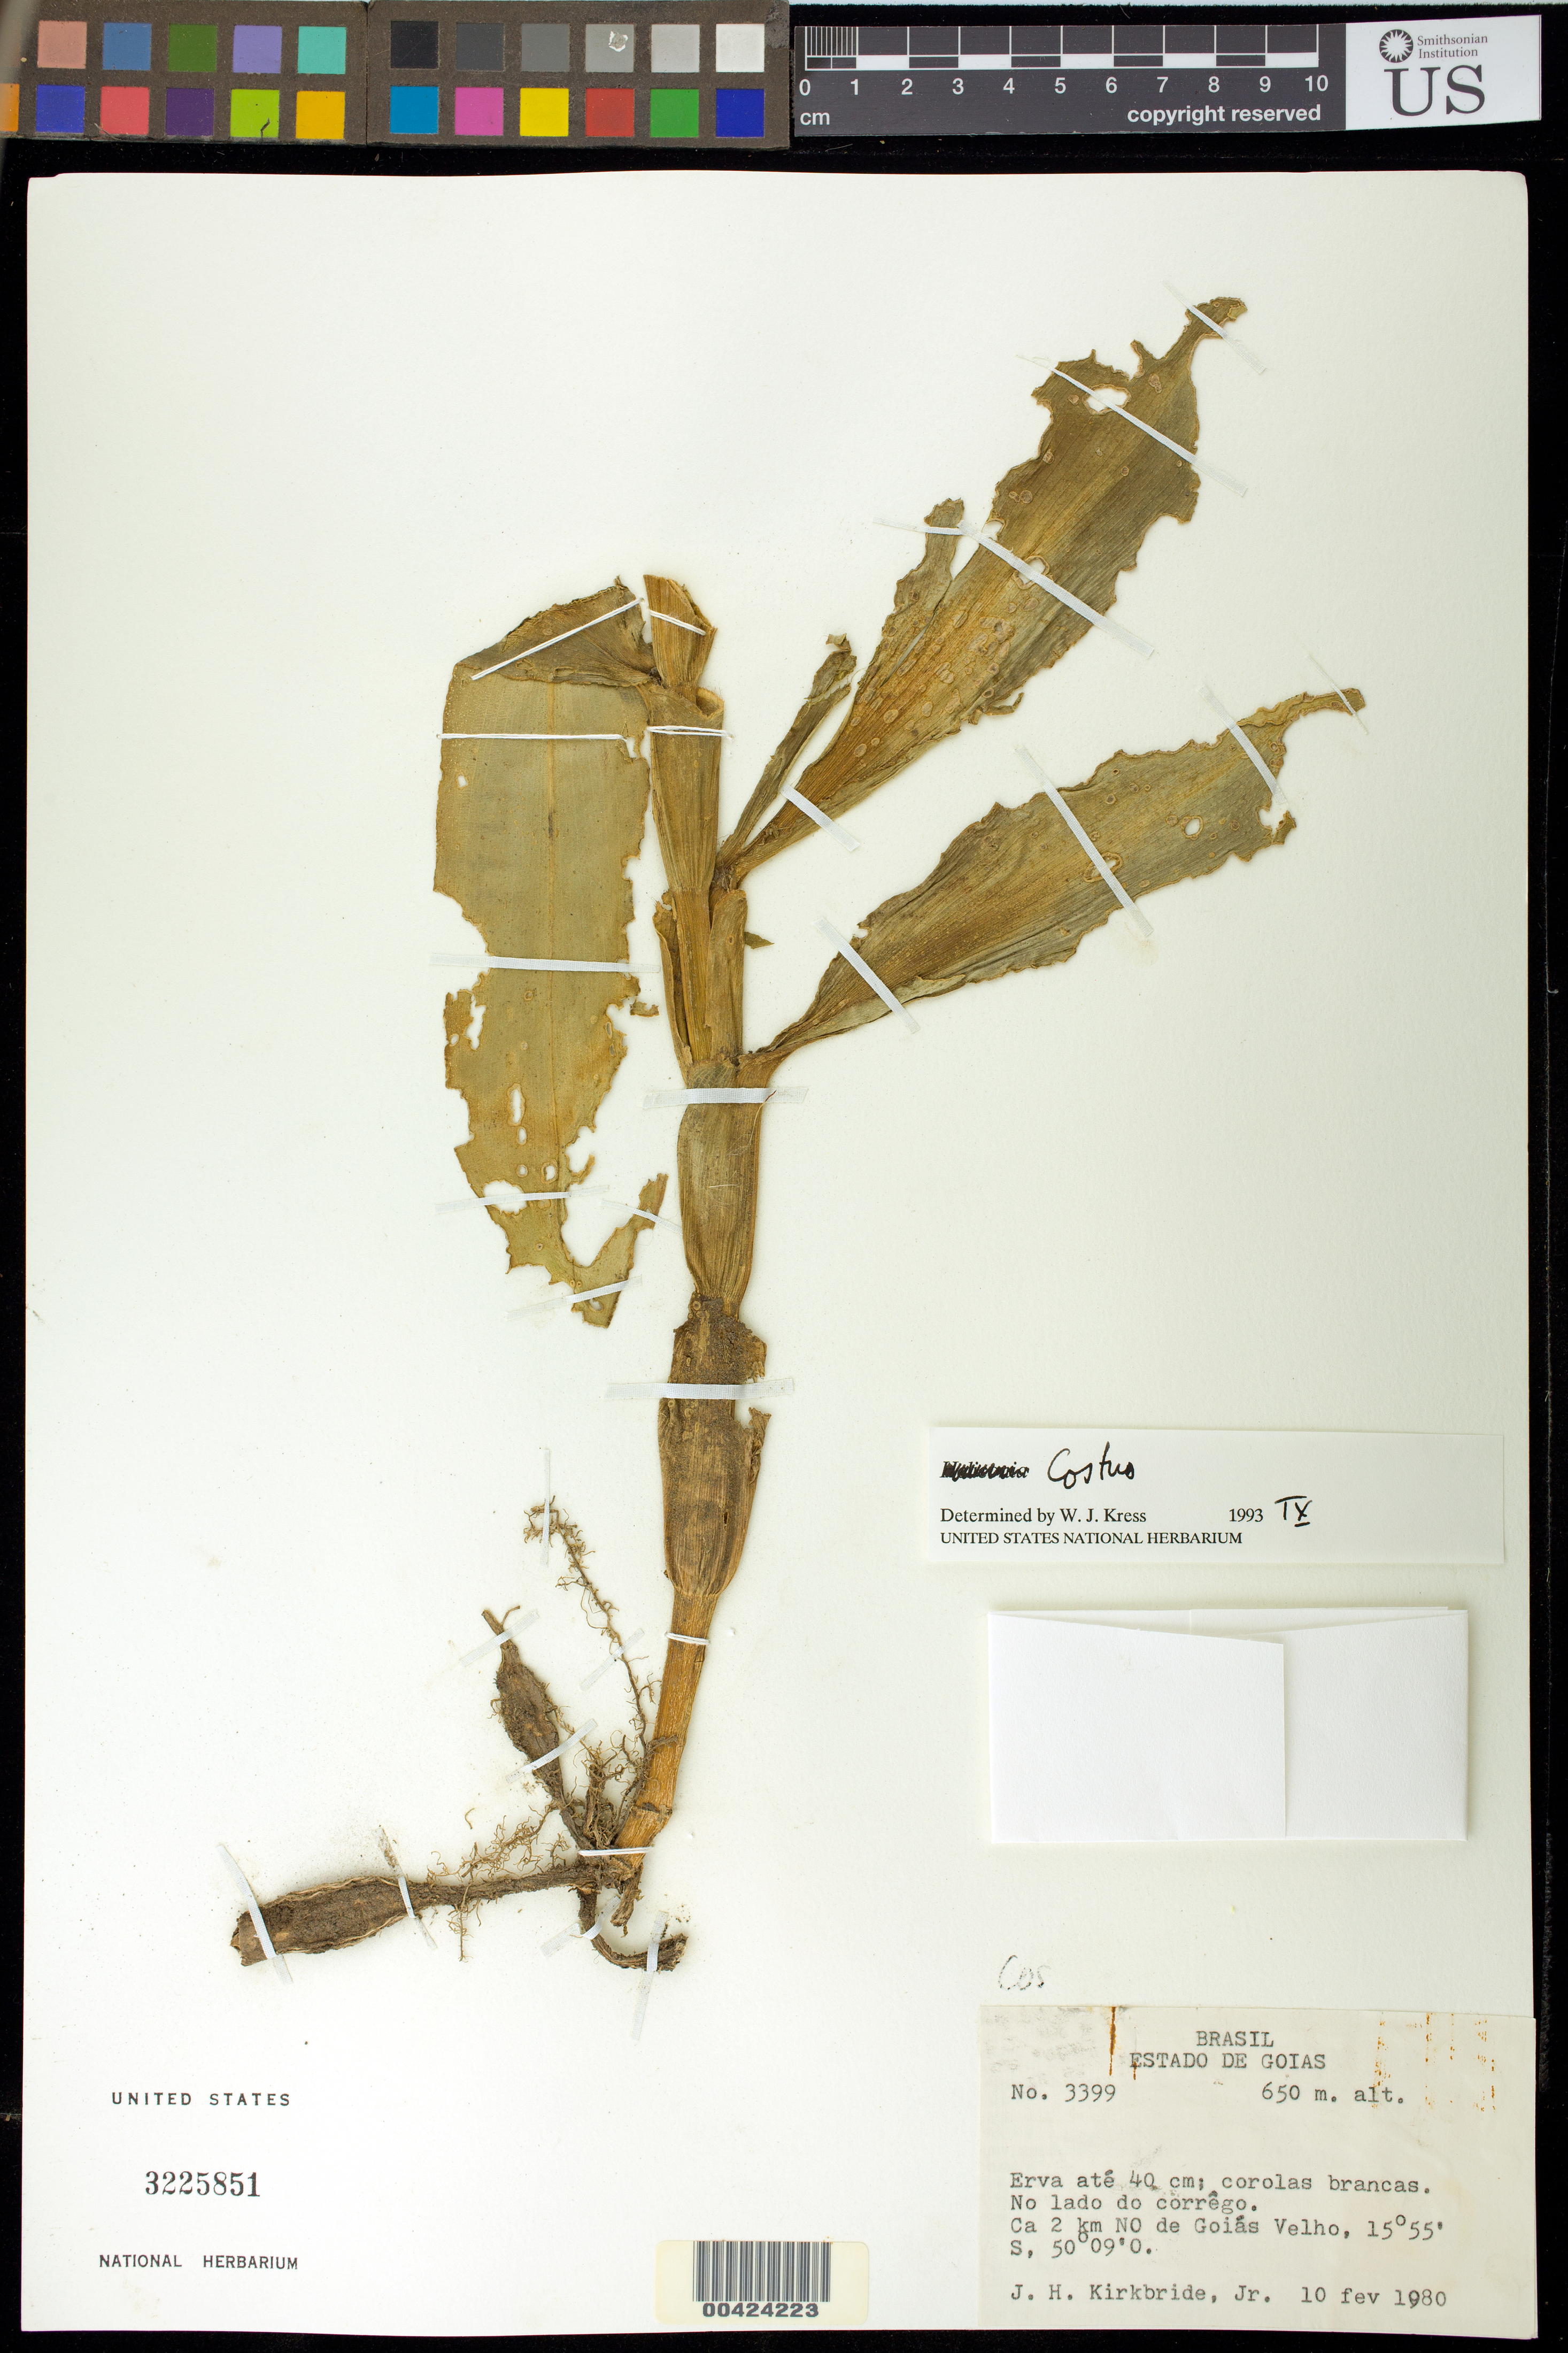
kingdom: Plantae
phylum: Tracheophyta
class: Liliopsida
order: Zingiberales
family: Costaceae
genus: Costus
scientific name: Costus sp.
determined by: Kress, W. J., (US), Smithsonian Institution - National Museum of Natural History (UNITED STATES)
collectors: J. H. Kirkbride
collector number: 3399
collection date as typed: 10 Feb 1980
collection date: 1980-02-10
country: Brazil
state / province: Goiás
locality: Goias velho, 2.0 km n of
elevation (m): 650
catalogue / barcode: US 3225851